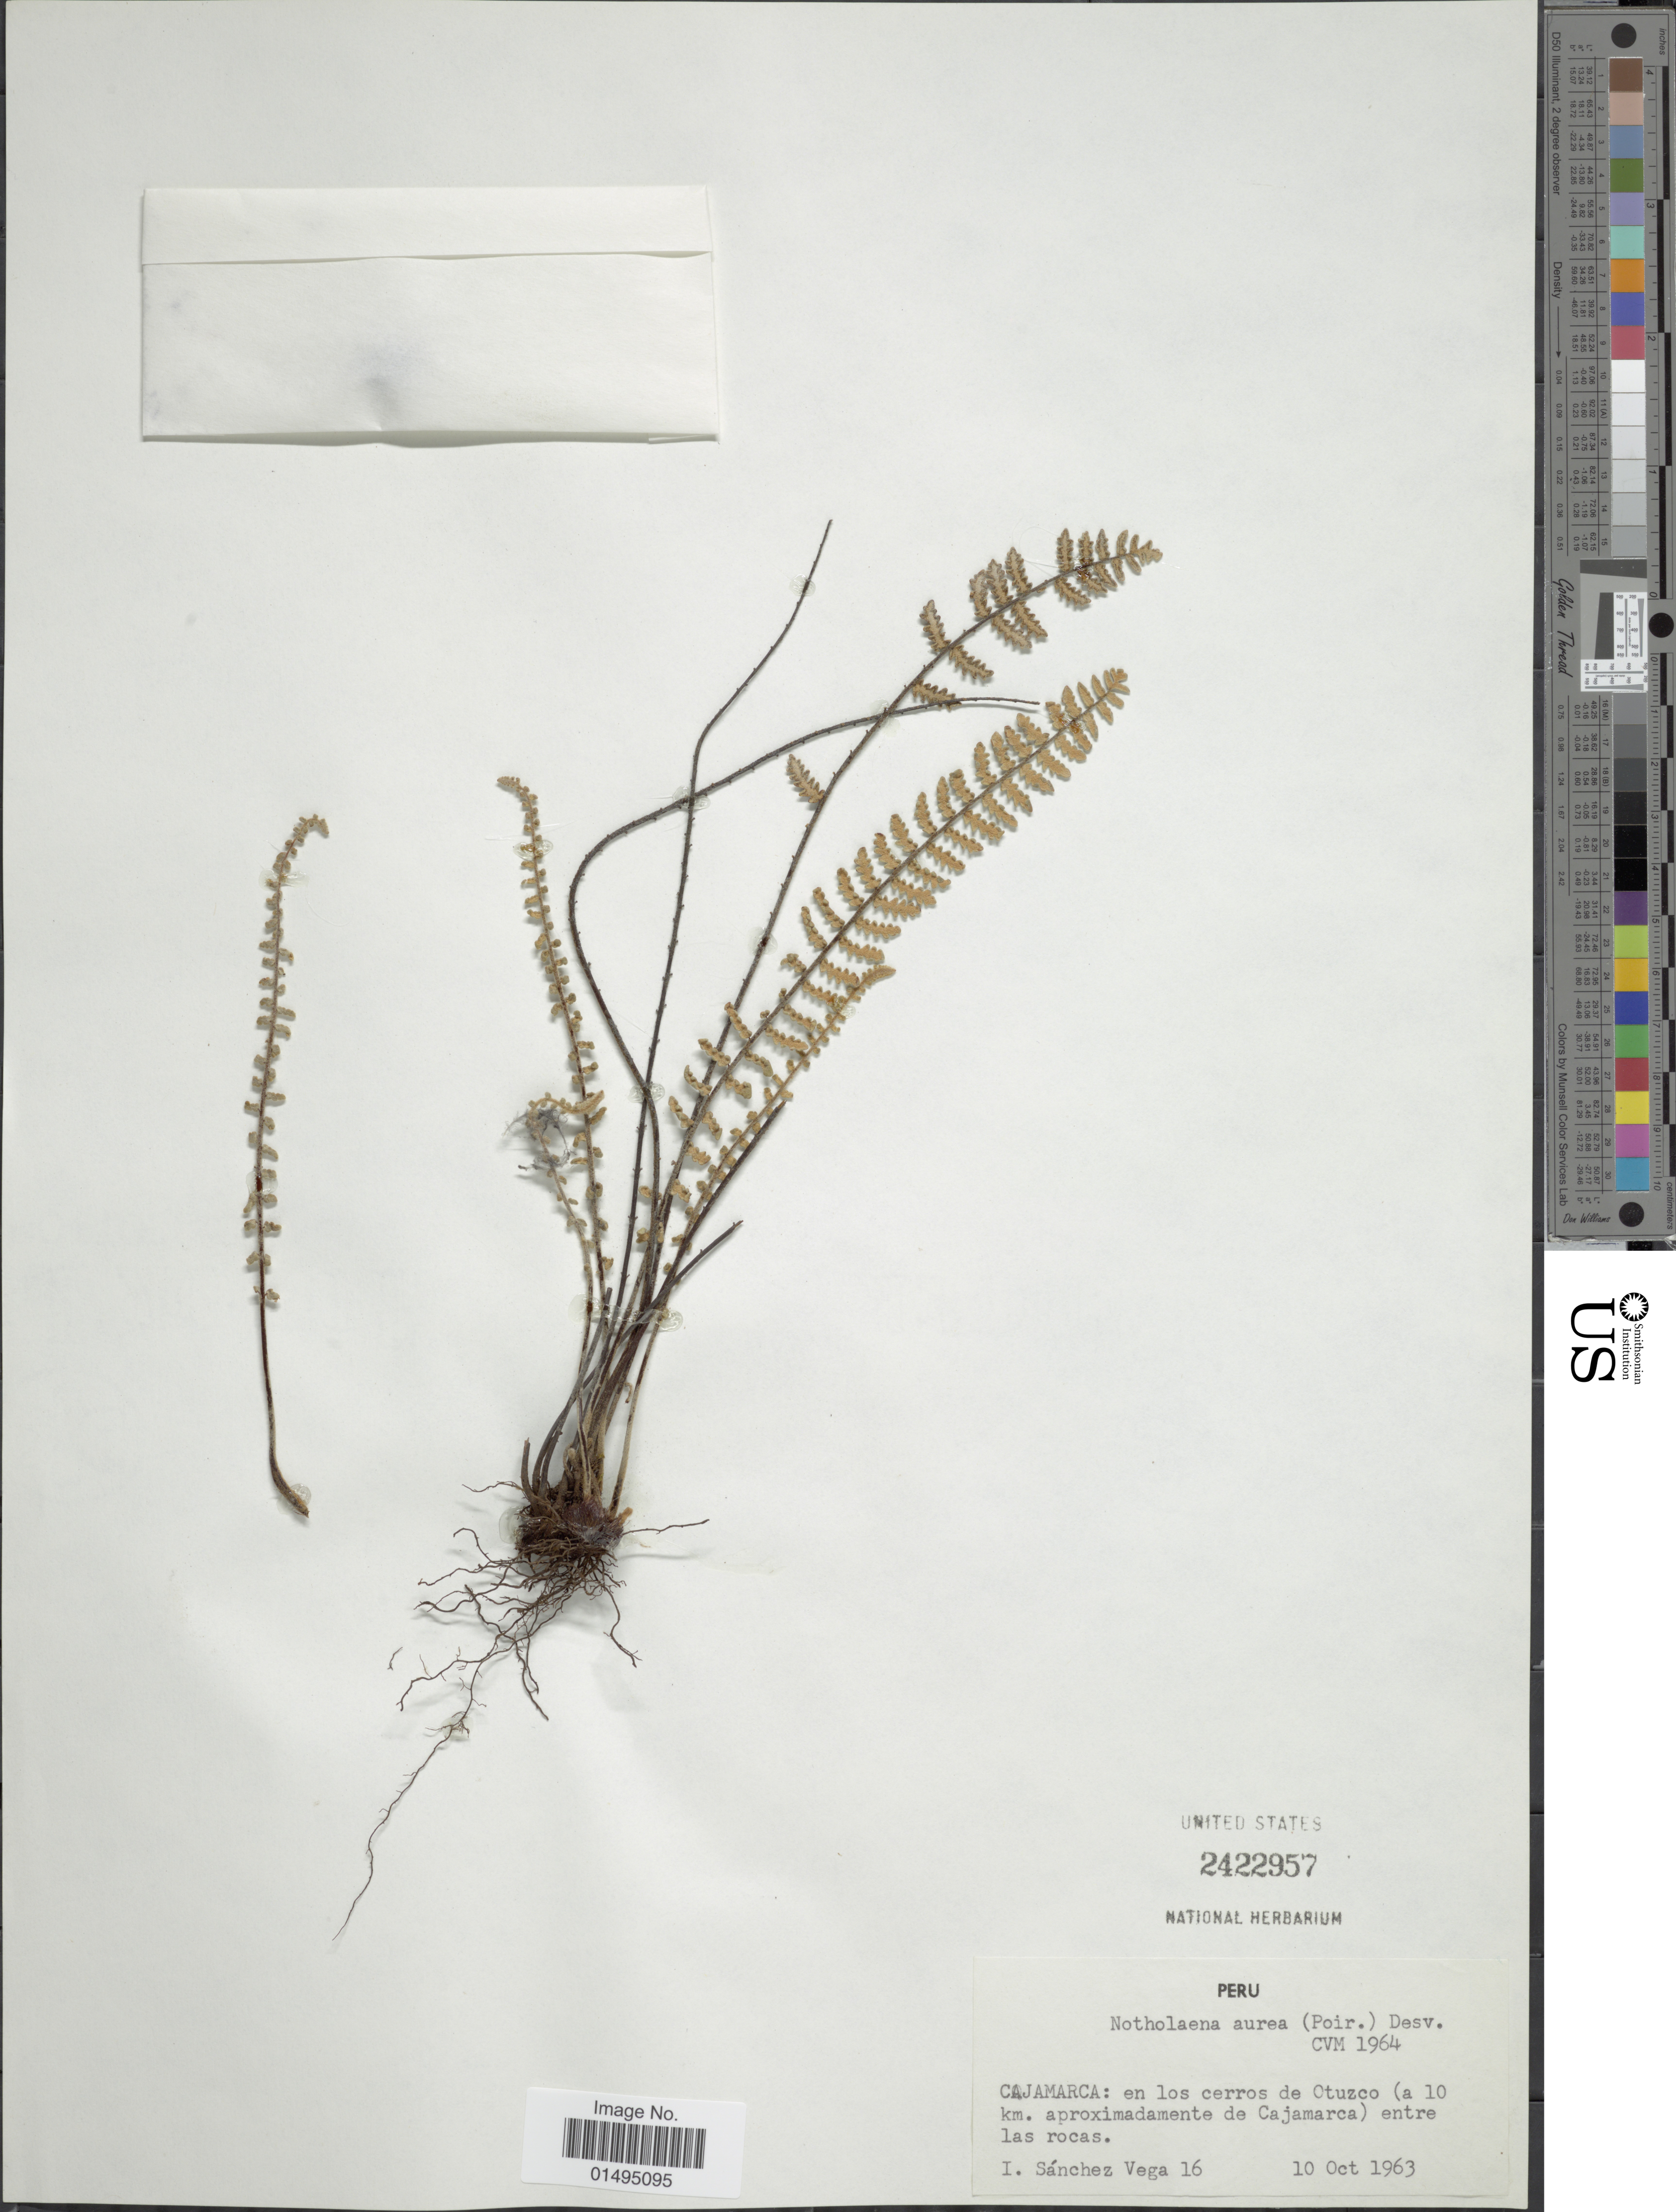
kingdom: Plantae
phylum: Tracheophyta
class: Polypodiopsida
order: Polypodiales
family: Pteridaceae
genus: Myriopteris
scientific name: Myriopteris aurea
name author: (Poir.) Grusz & Windham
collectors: I. Sánchez Vega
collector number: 16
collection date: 1963-10-10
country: Peru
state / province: Cajamarca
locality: Cajamarca: en los cerros de Otuzco (a 10 km. aproximadamente de Cajamarca) entre las rocas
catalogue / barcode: US 2422957